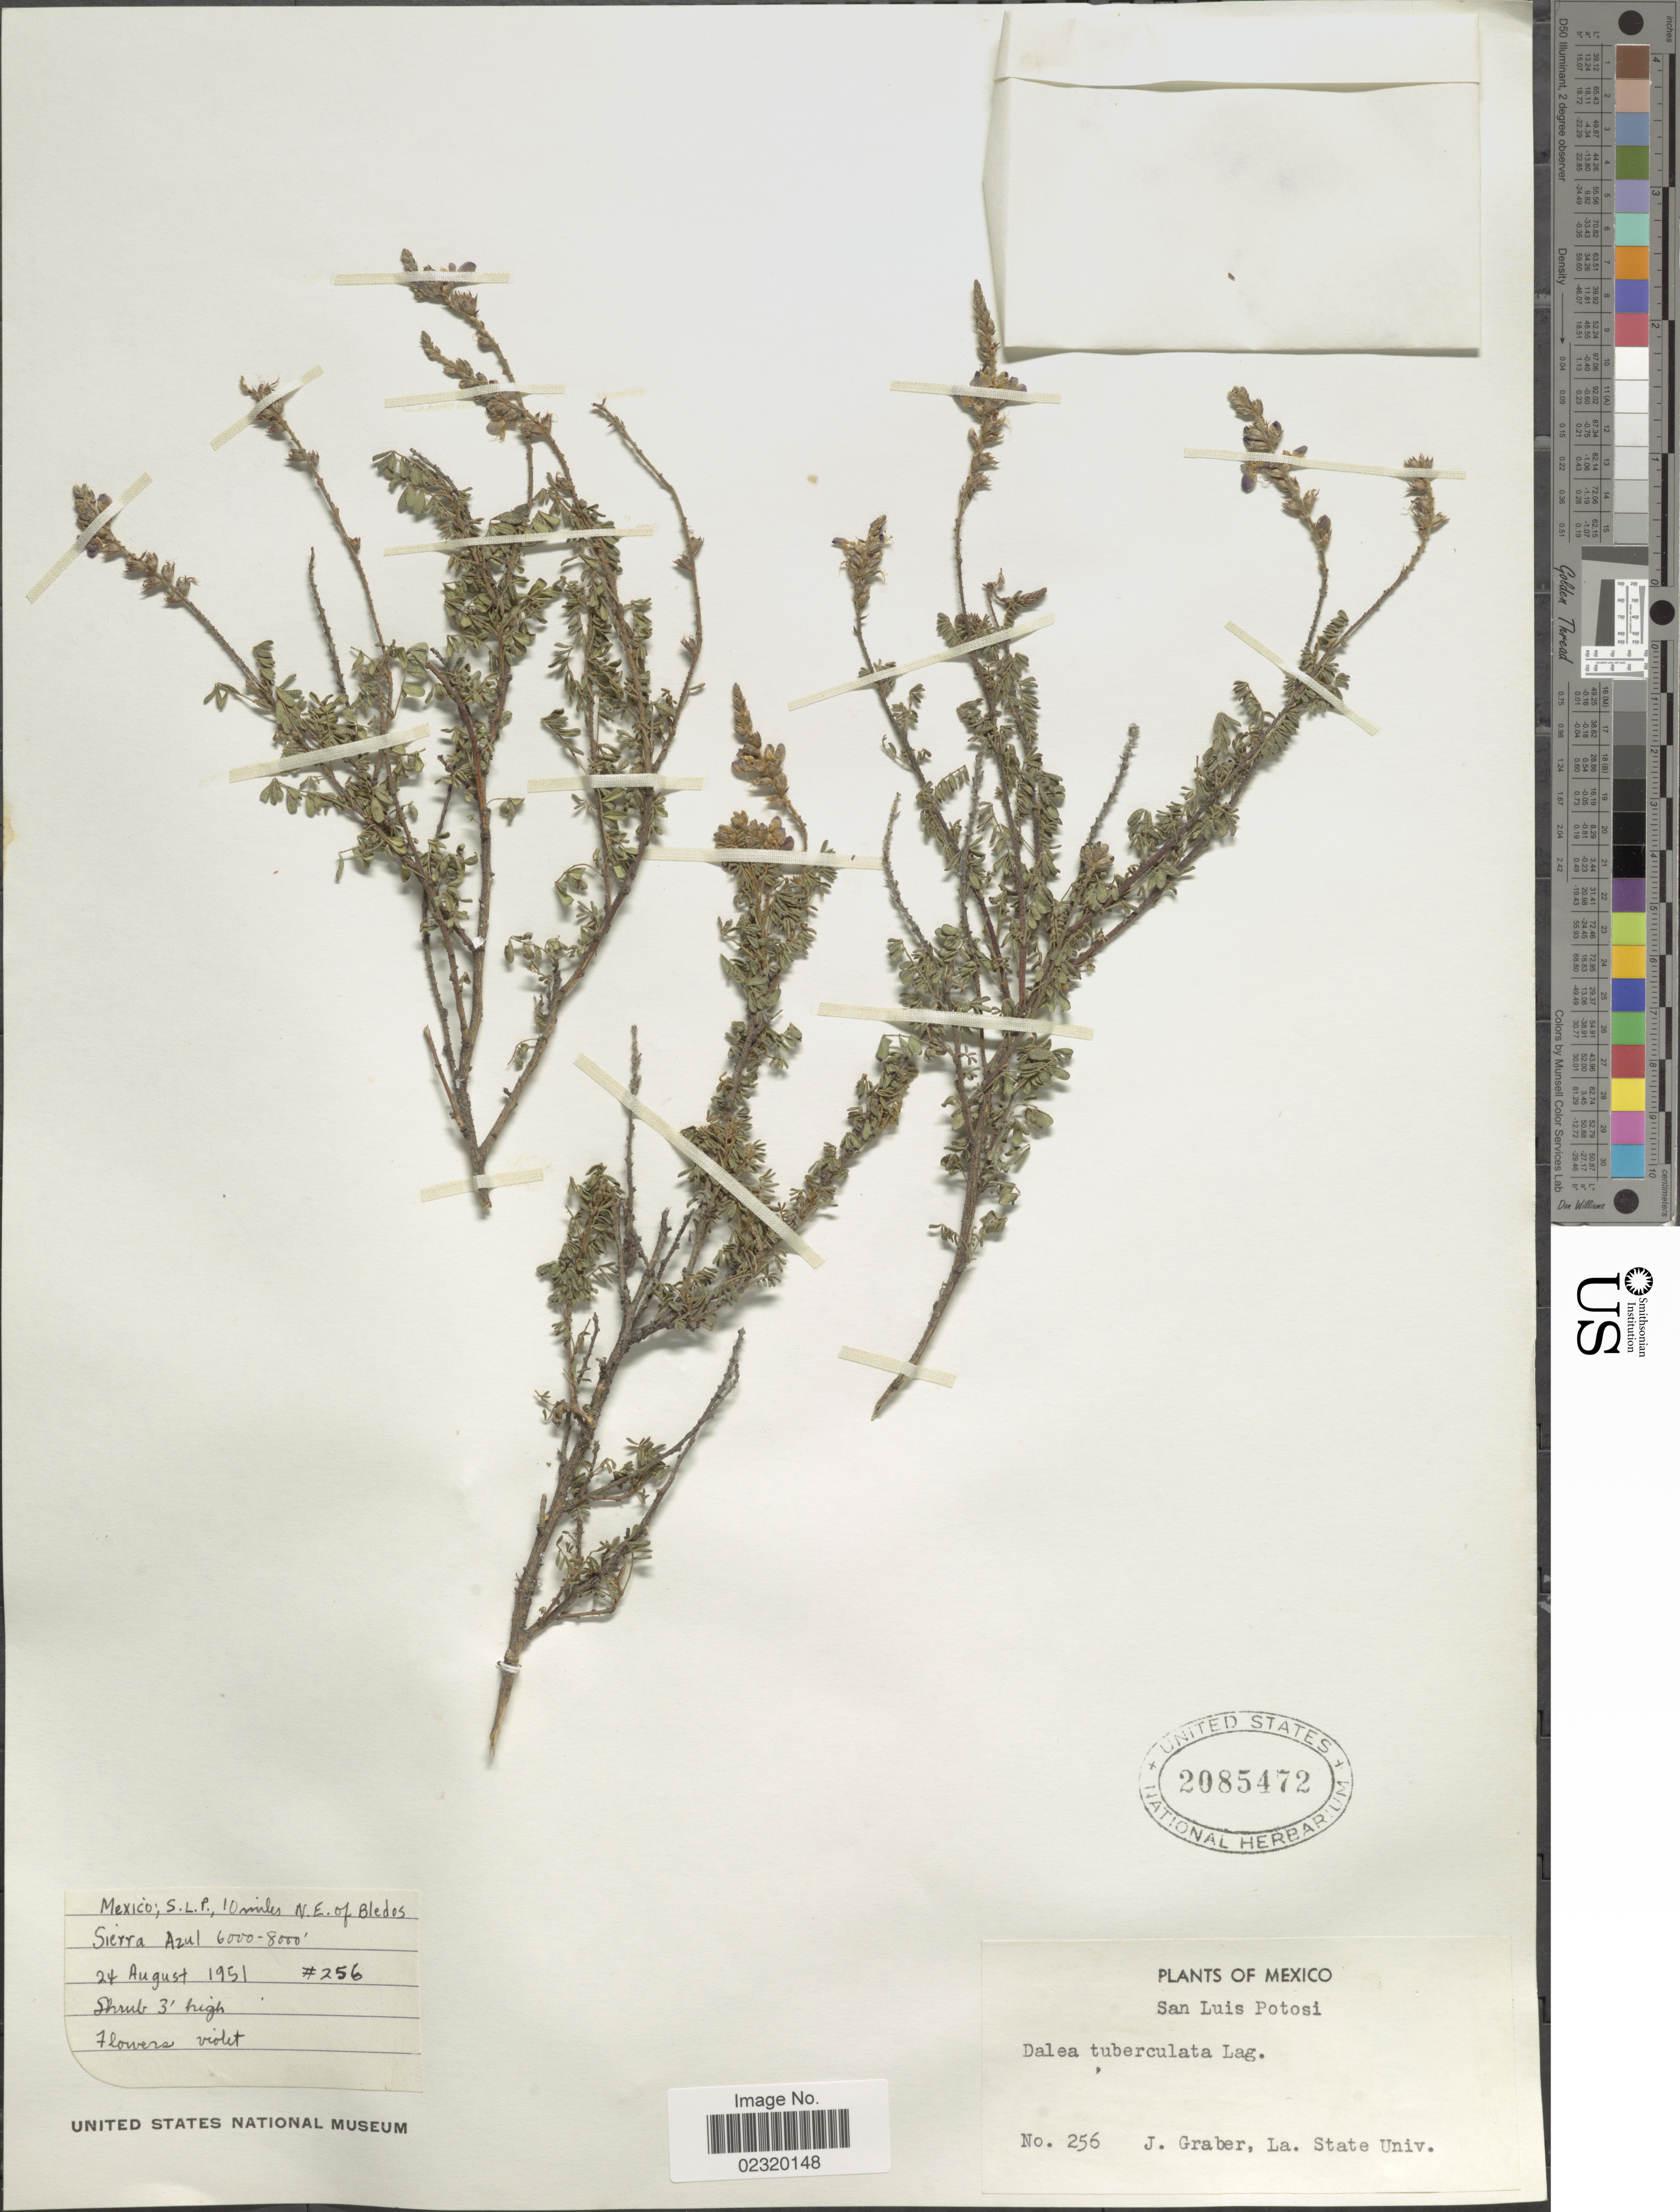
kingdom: Plantae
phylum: Tracheophyta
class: Magnoliopsida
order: Fabales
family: Fabaceae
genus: Dalea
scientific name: Dalea tuberculata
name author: Lag.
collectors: J. Graber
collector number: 256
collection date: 1951-08-24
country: Mexico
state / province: San Luis Potosí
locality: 10 miles N. E. of Bledos, Sierra Azul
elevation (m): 1829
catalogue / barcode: US 2085472